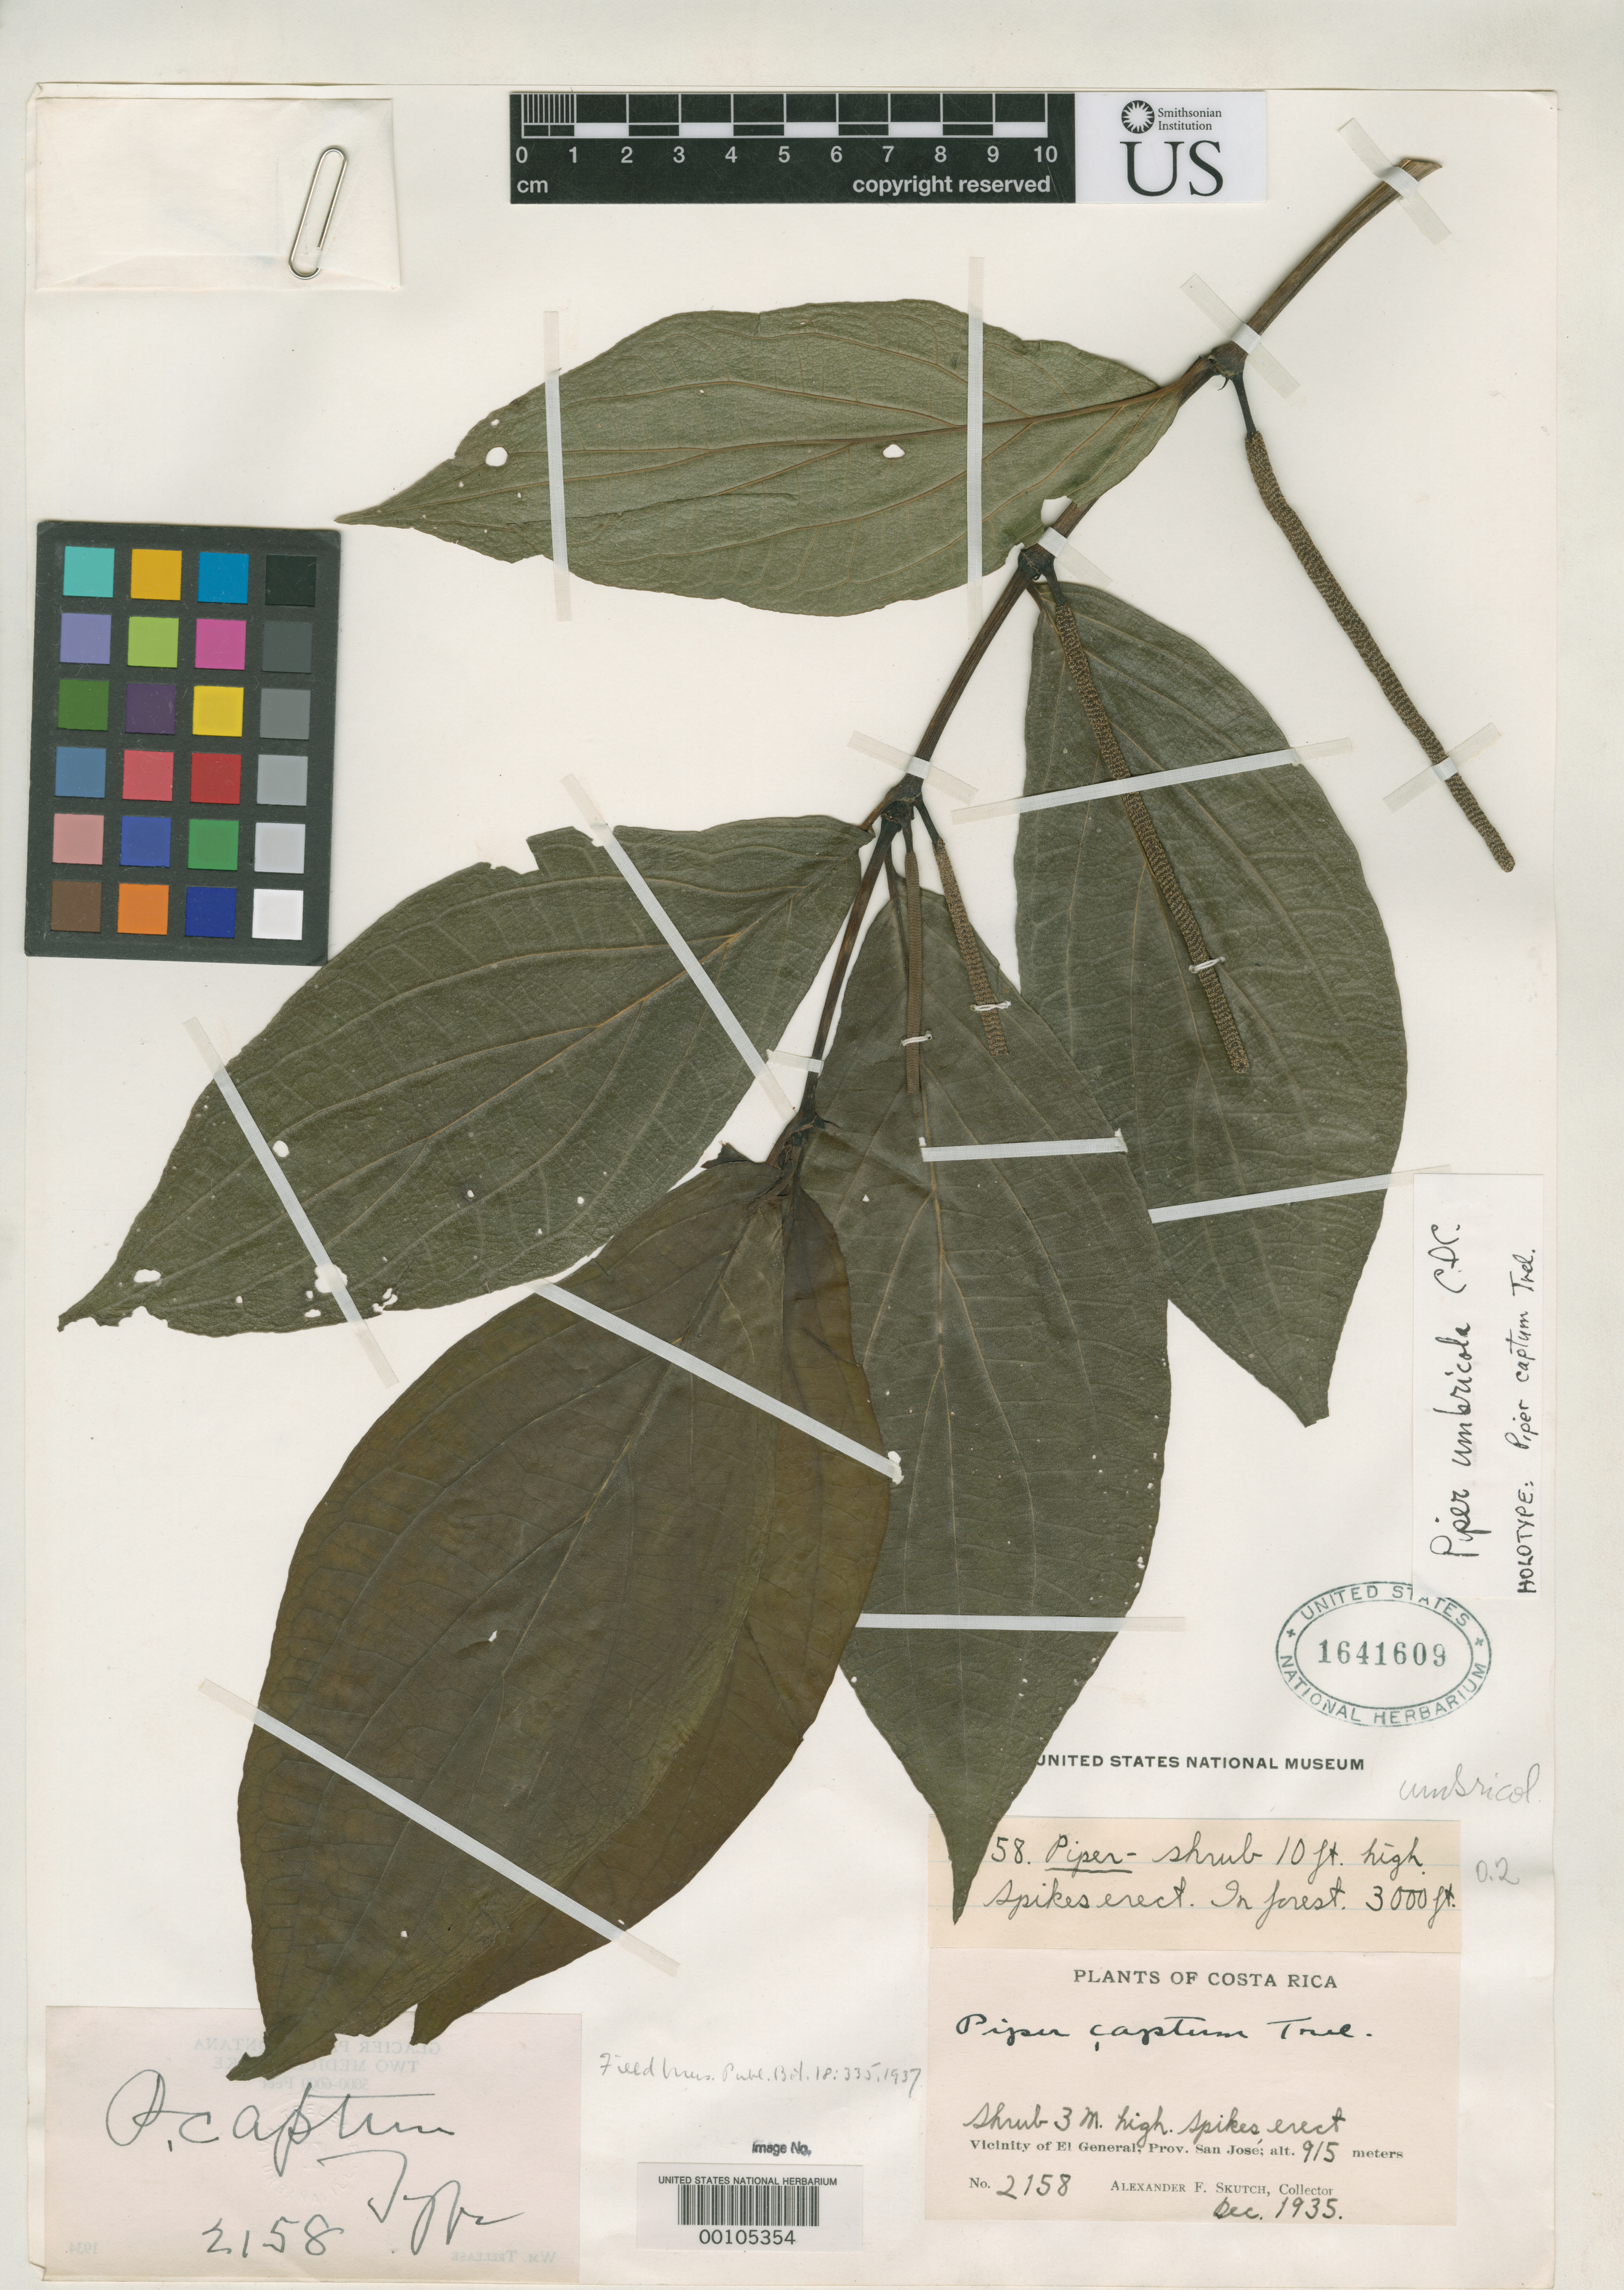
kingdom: Plantae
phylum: Tracheophyta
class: Magnoliopsida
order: Piperales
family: Piperaceae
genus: Piper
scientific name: Piper captum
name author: Trel. in Standl.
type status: Holotype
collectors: A. F. Skutch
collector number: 2158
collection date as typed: Dec 1935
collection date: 1935-12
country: Costa Rica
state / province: San José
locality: Vicinity of El General.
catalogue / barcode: US 1641609